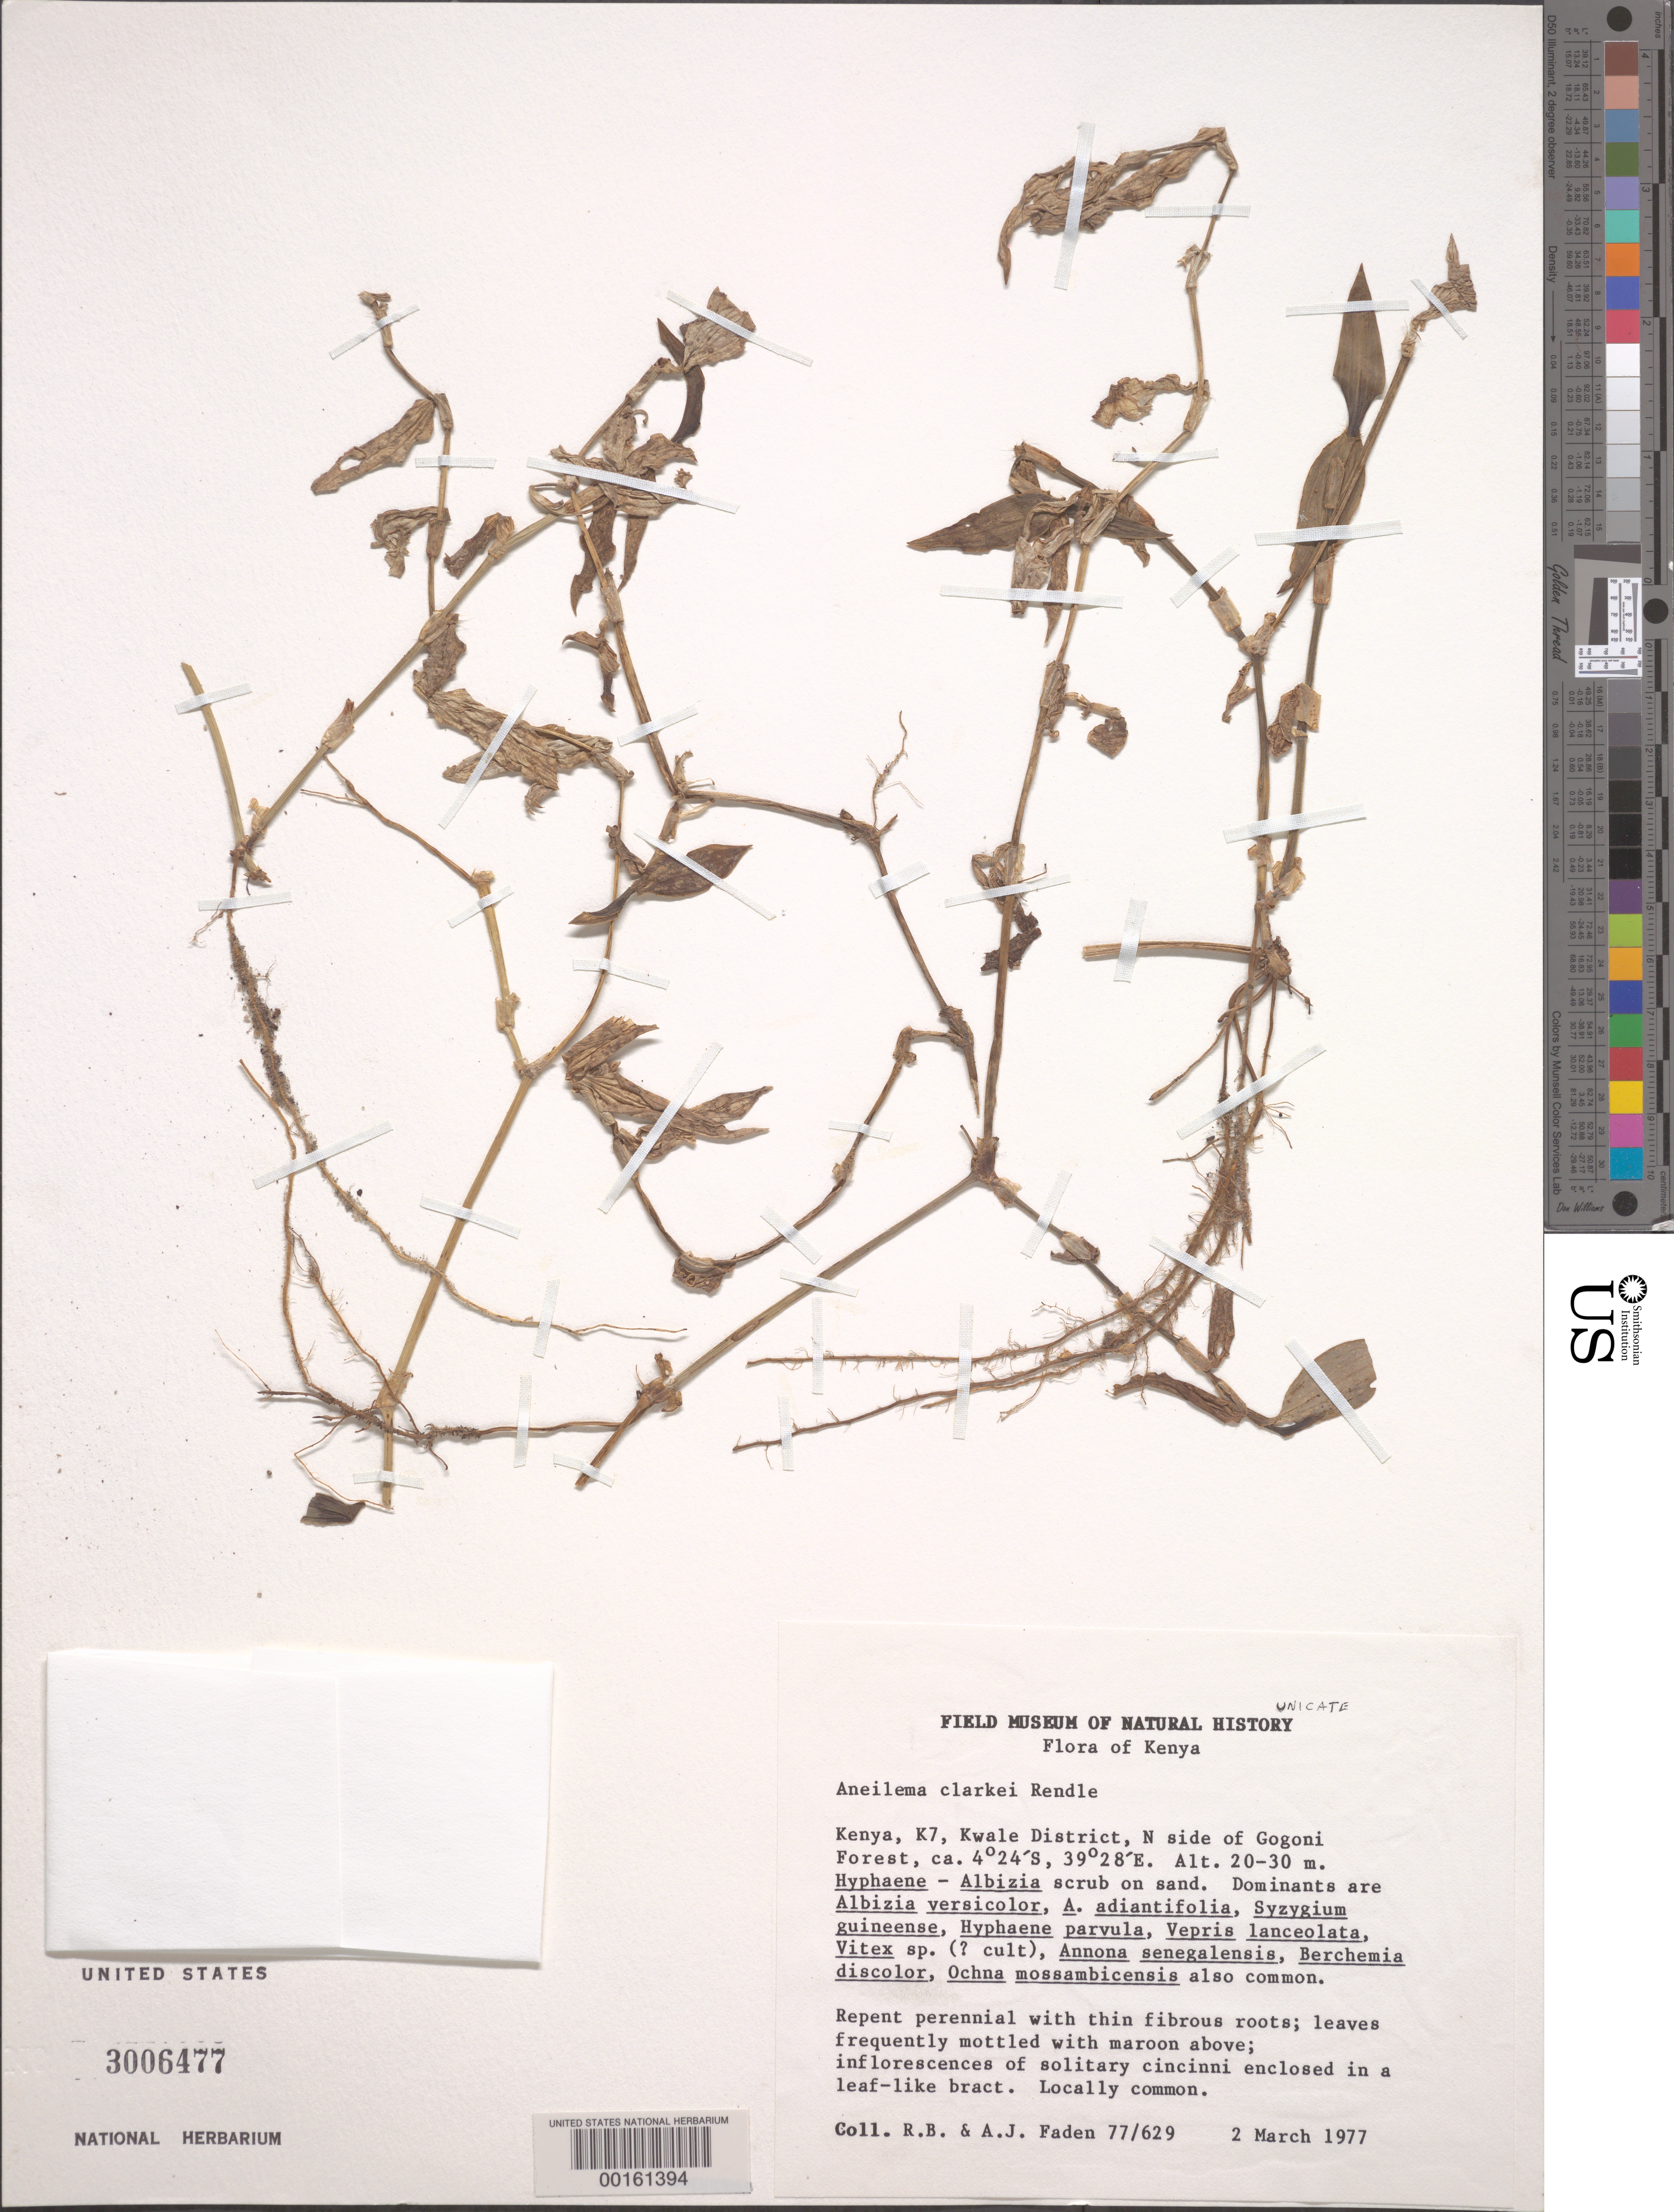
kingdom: Plantae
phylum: Tracheophyta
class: Liliopsida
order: Commelinales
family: Commelinaceae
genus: Aneilema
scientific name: Aneilema clarkei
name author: Rendle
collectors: R. B. Faden & A. J. Faden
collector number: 77/629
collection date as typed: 02 Mar 1977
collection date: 1977-03-02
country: Kenya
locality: N side of gogoni forest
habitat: Scrub on sand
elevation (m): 20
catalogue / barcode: US 3006477